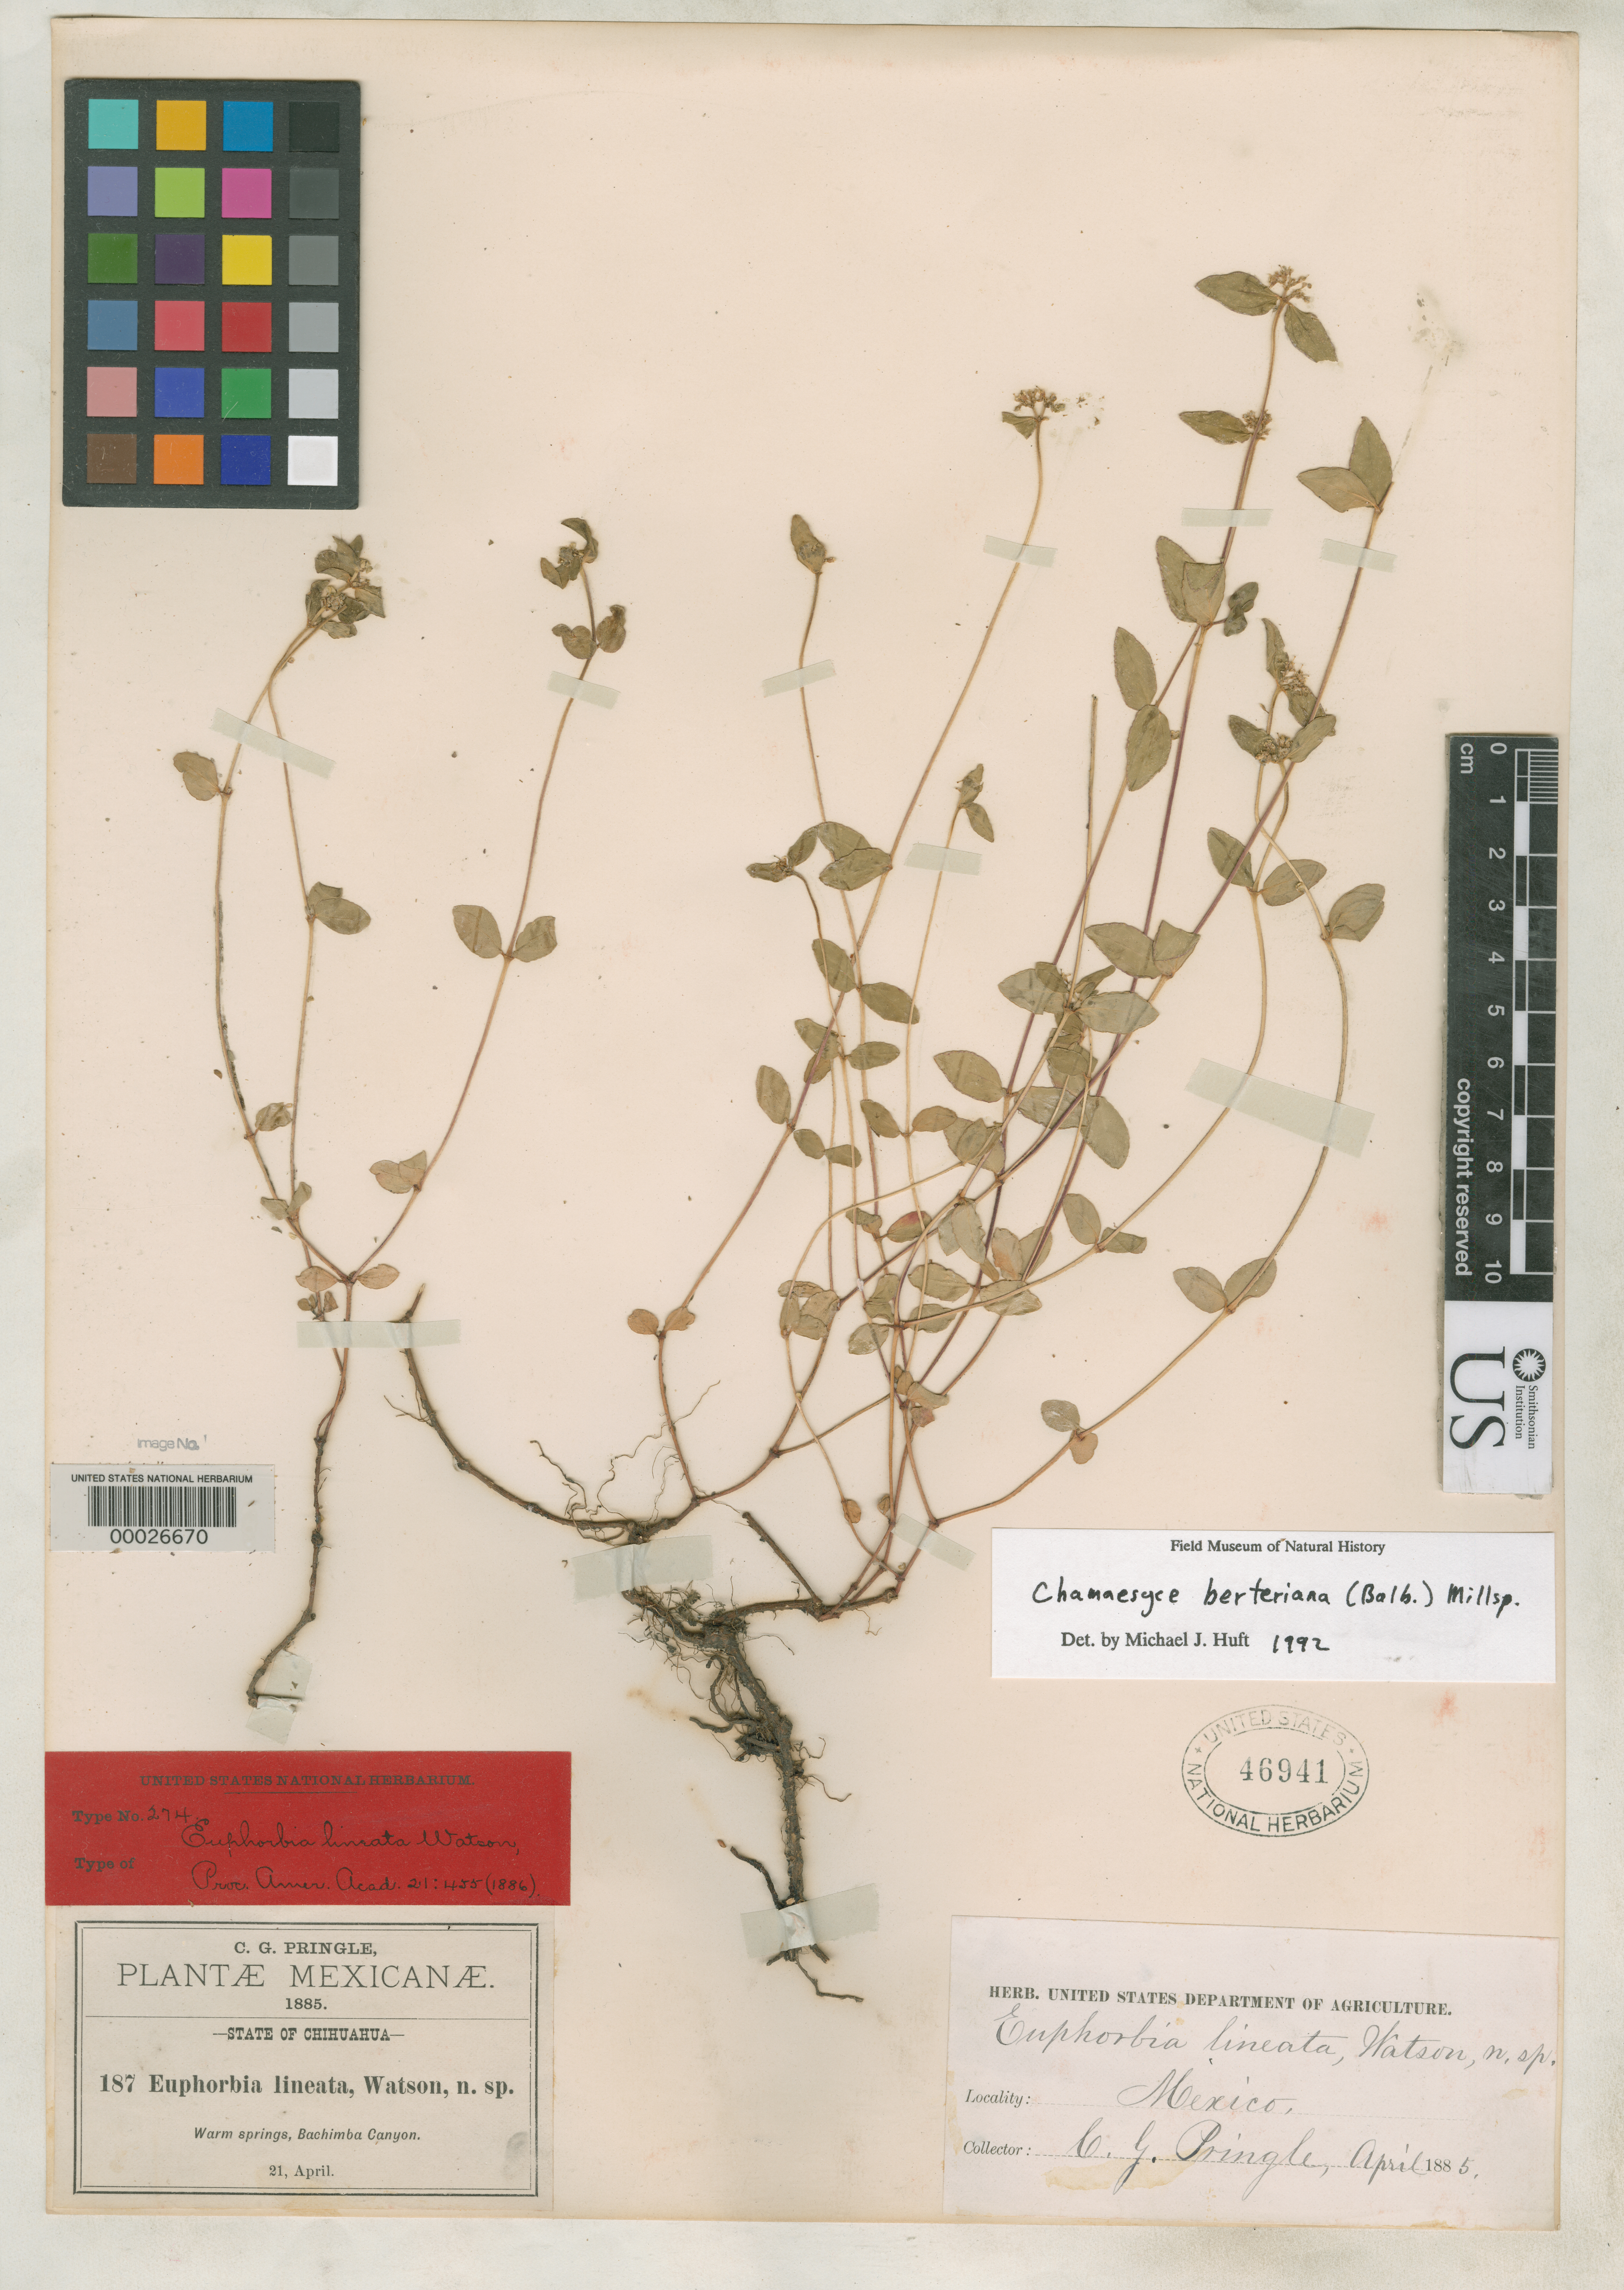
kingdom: Plantae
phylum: Tracheophyta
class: Magnoliopsida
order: Malpighiales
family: Euphorbiaceae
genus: Euphorbia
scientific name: Euphorbia lineata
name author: S. Watson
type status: Type Collection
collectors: C. G. Pringle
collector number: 187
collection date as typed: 21 Apr 1885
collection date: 1885-04-21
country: Mexico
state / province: Chihuahua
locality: Bachimba canyon.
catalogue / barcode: US 46941